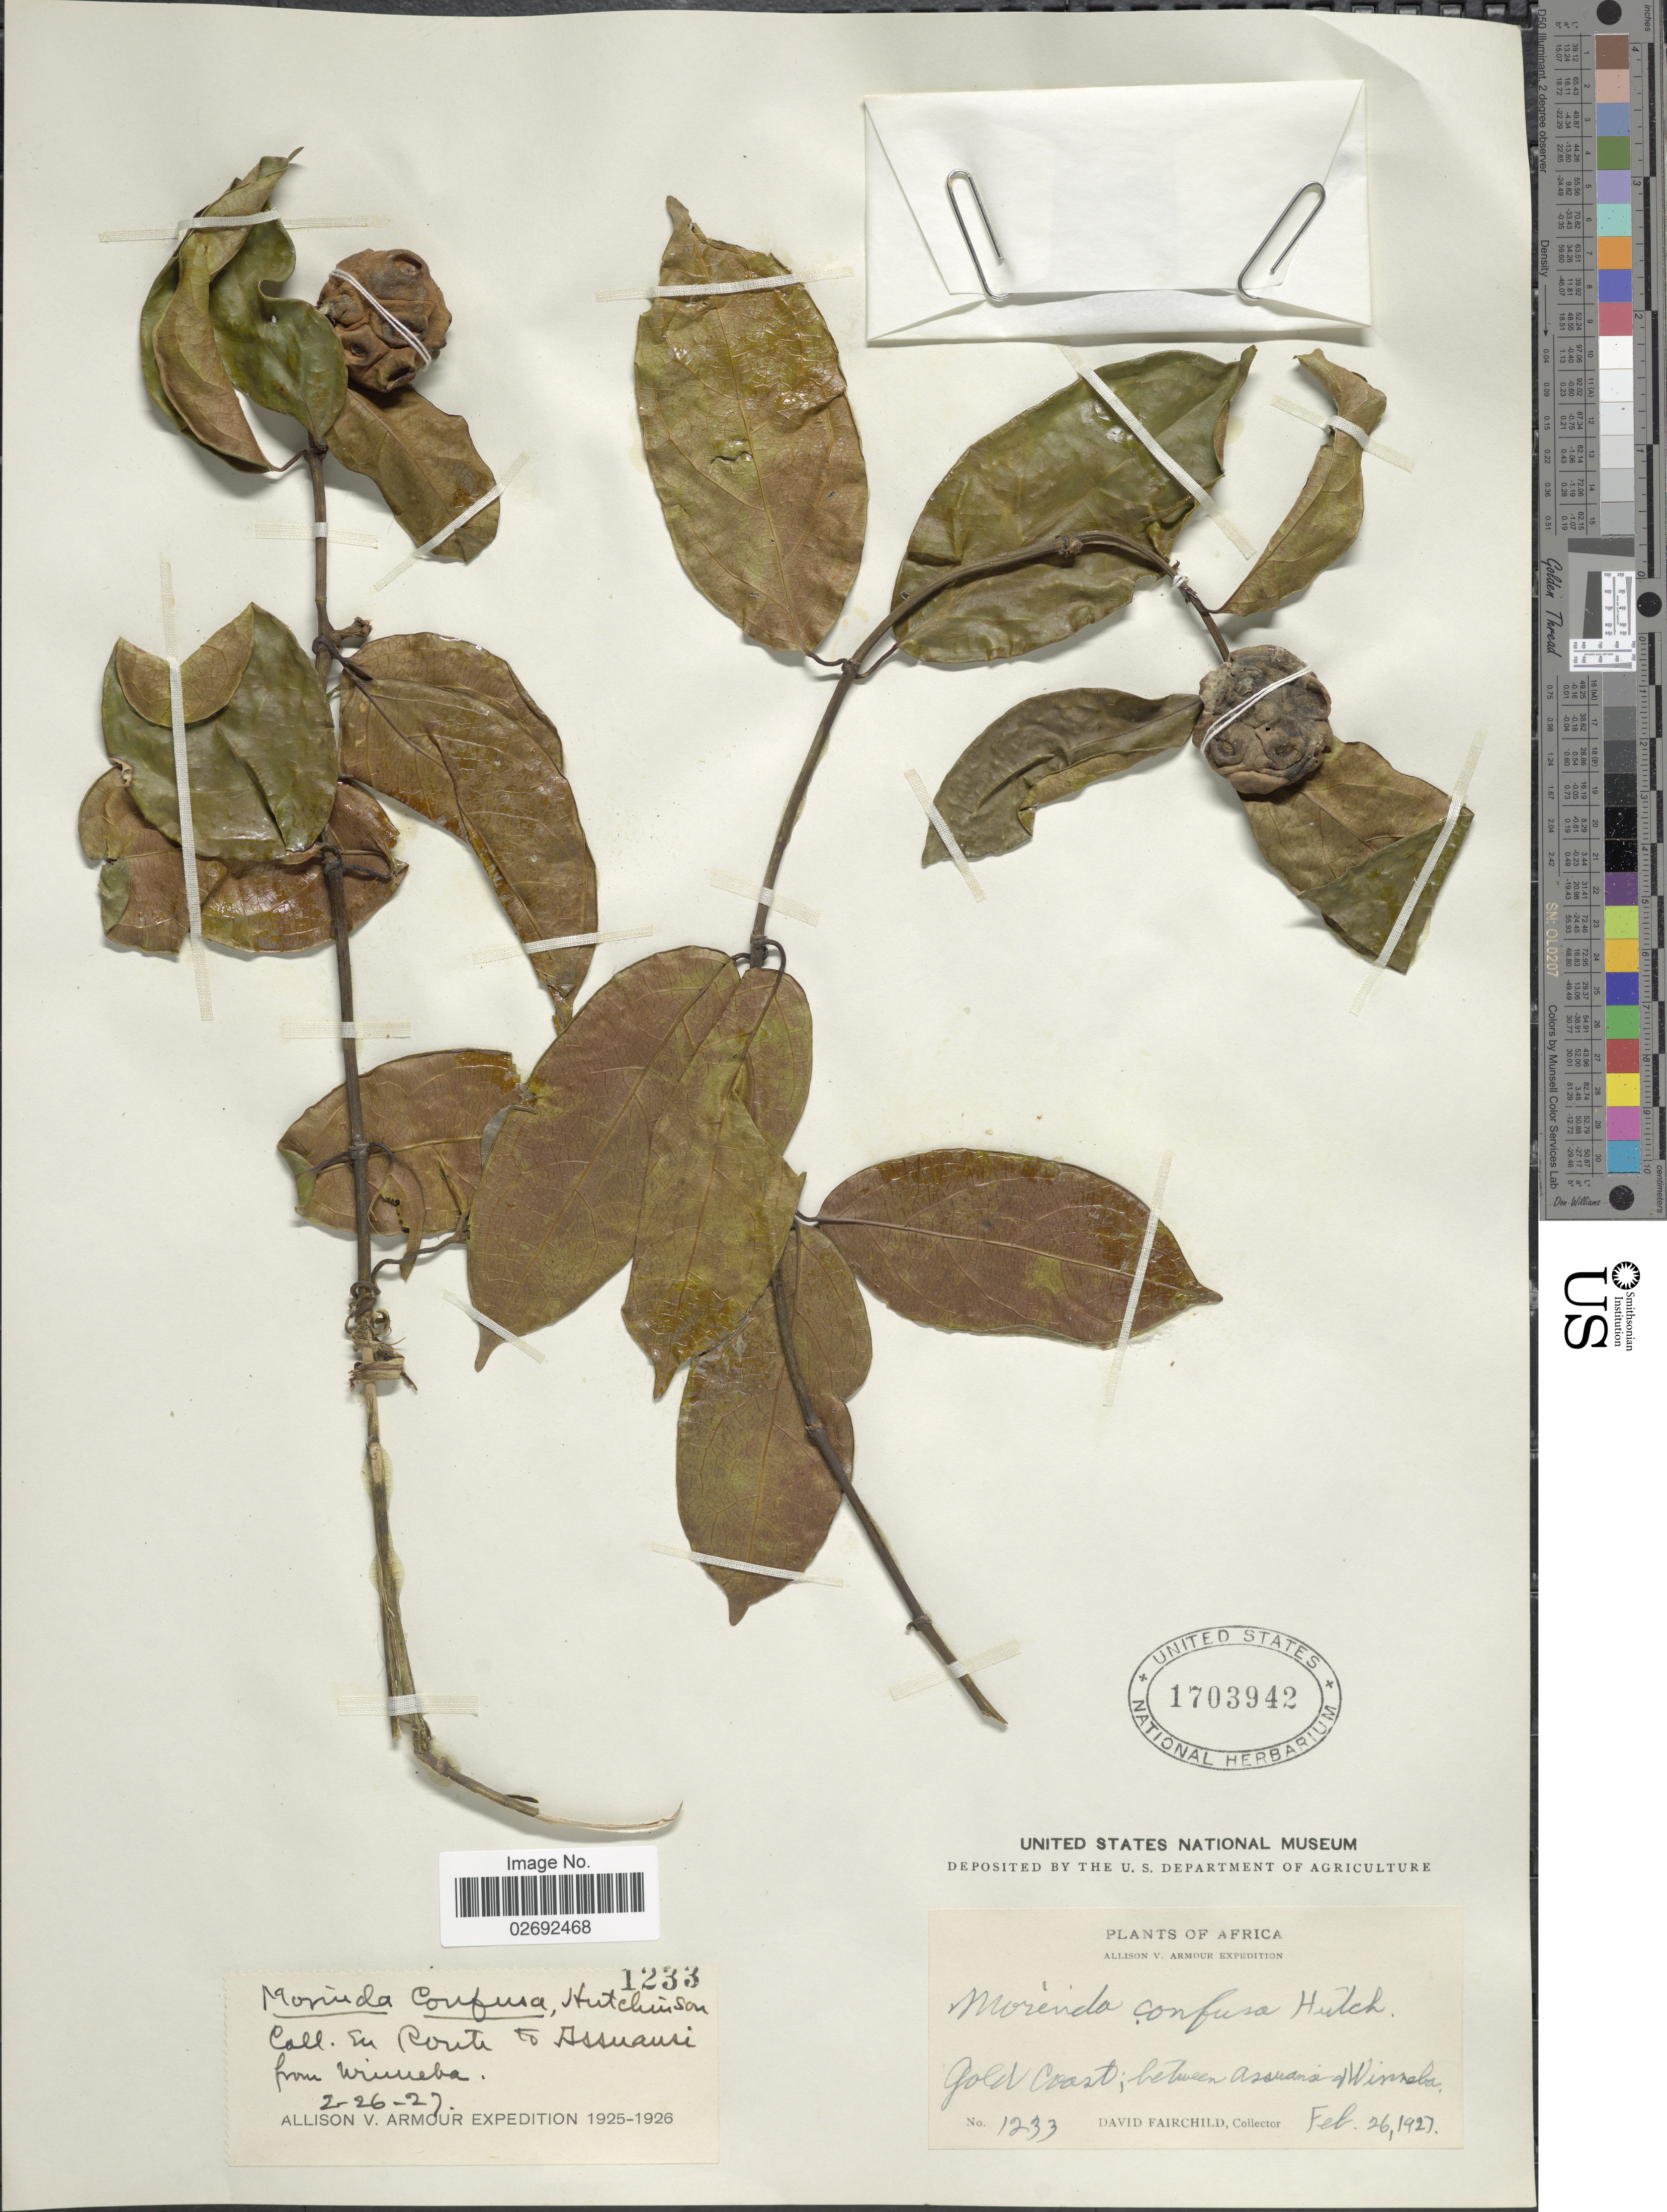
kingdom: Plantae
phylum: Tracheophyta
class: Magnoliopsida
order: Gentianales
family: Rubiaceae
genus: Morinda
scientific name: Morinda morindoides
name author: (Baker) Milne-Redh.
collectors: D. Fairchild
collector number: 1233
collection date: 1927-02-26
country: Ghana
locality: Gold Coast; between Assuansi & Winneba. Coll. En Route to Assuansi from Winneba.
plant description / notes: Corrected "Gold Coast; between Assuauri of Winneba. En Ronte to Assuauri from Winneba" to "Gold Coast; between Assuansi & Winneba. Coll. En Route to Assuansi from Winneba."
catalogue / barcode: US 1703942